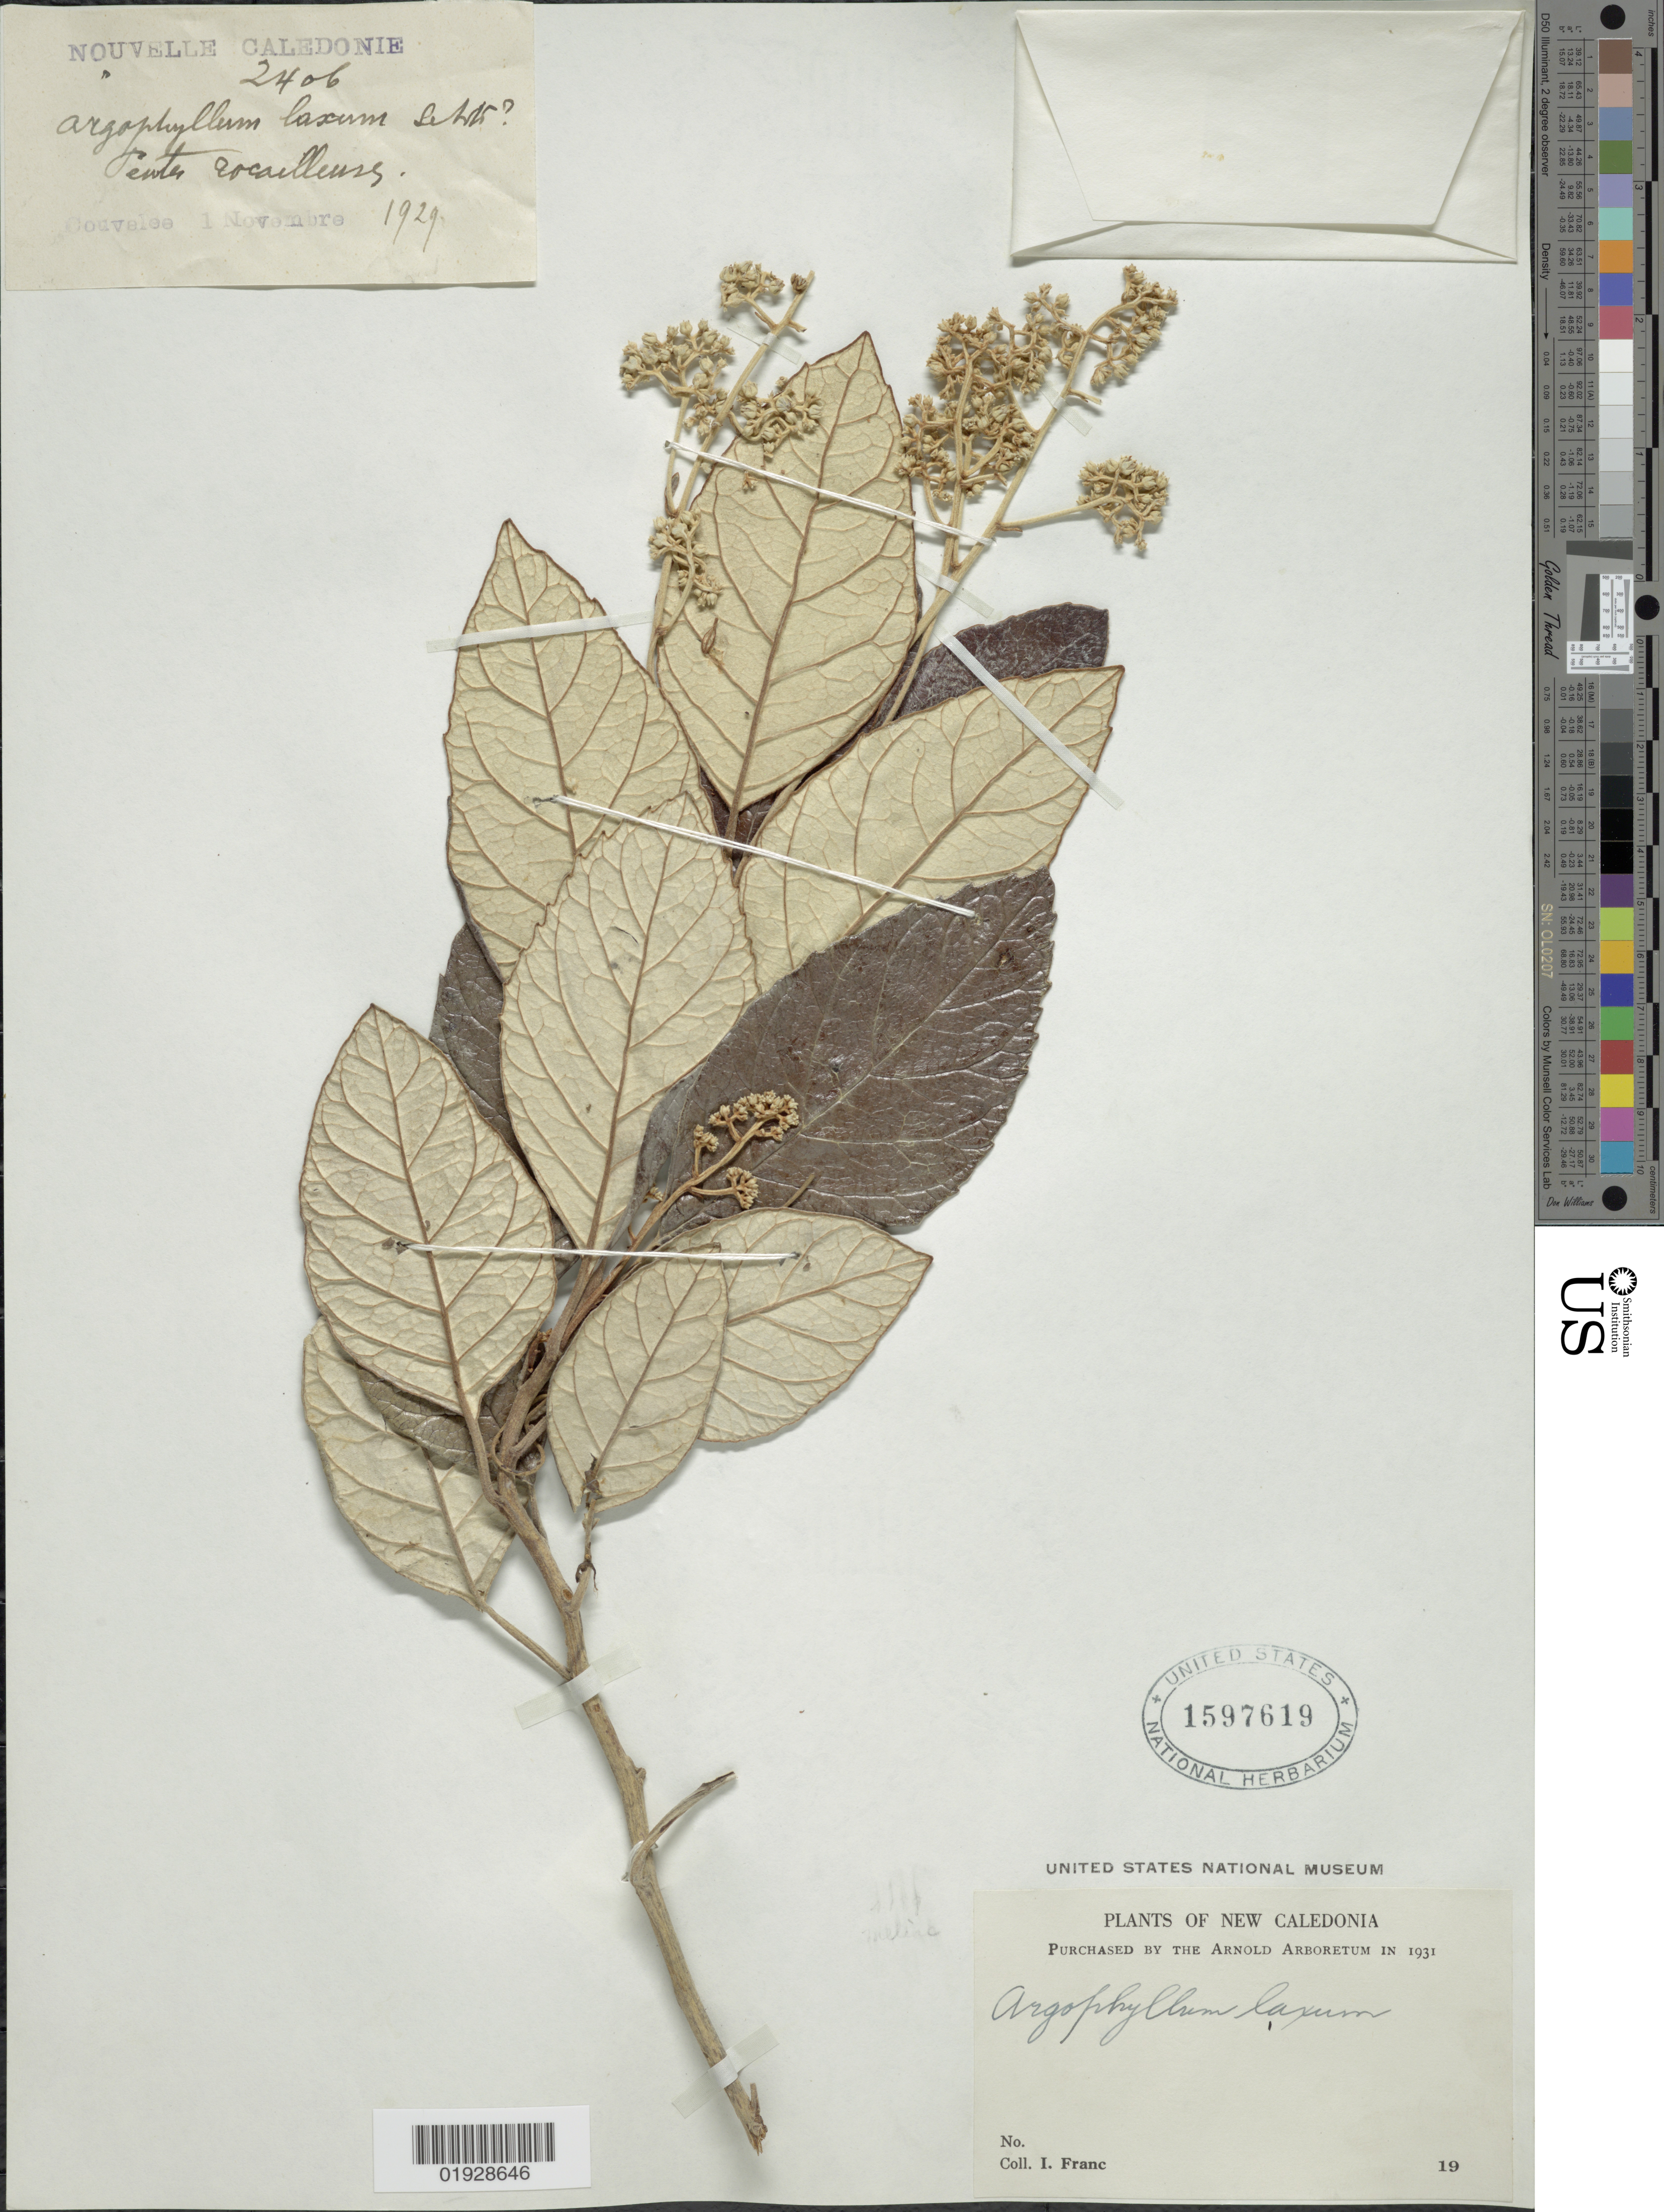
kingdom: Plantae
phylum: Tracheophyta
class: Magnoliopsida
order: Asterales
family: Argophyllaceae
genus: Argophyllum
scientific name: Argophyllum laxum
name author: Schltr.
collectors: I. Franc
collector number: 2406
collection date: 1929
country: New Caledonia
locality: Pewter. Couvelee.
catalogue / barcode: US 1597619